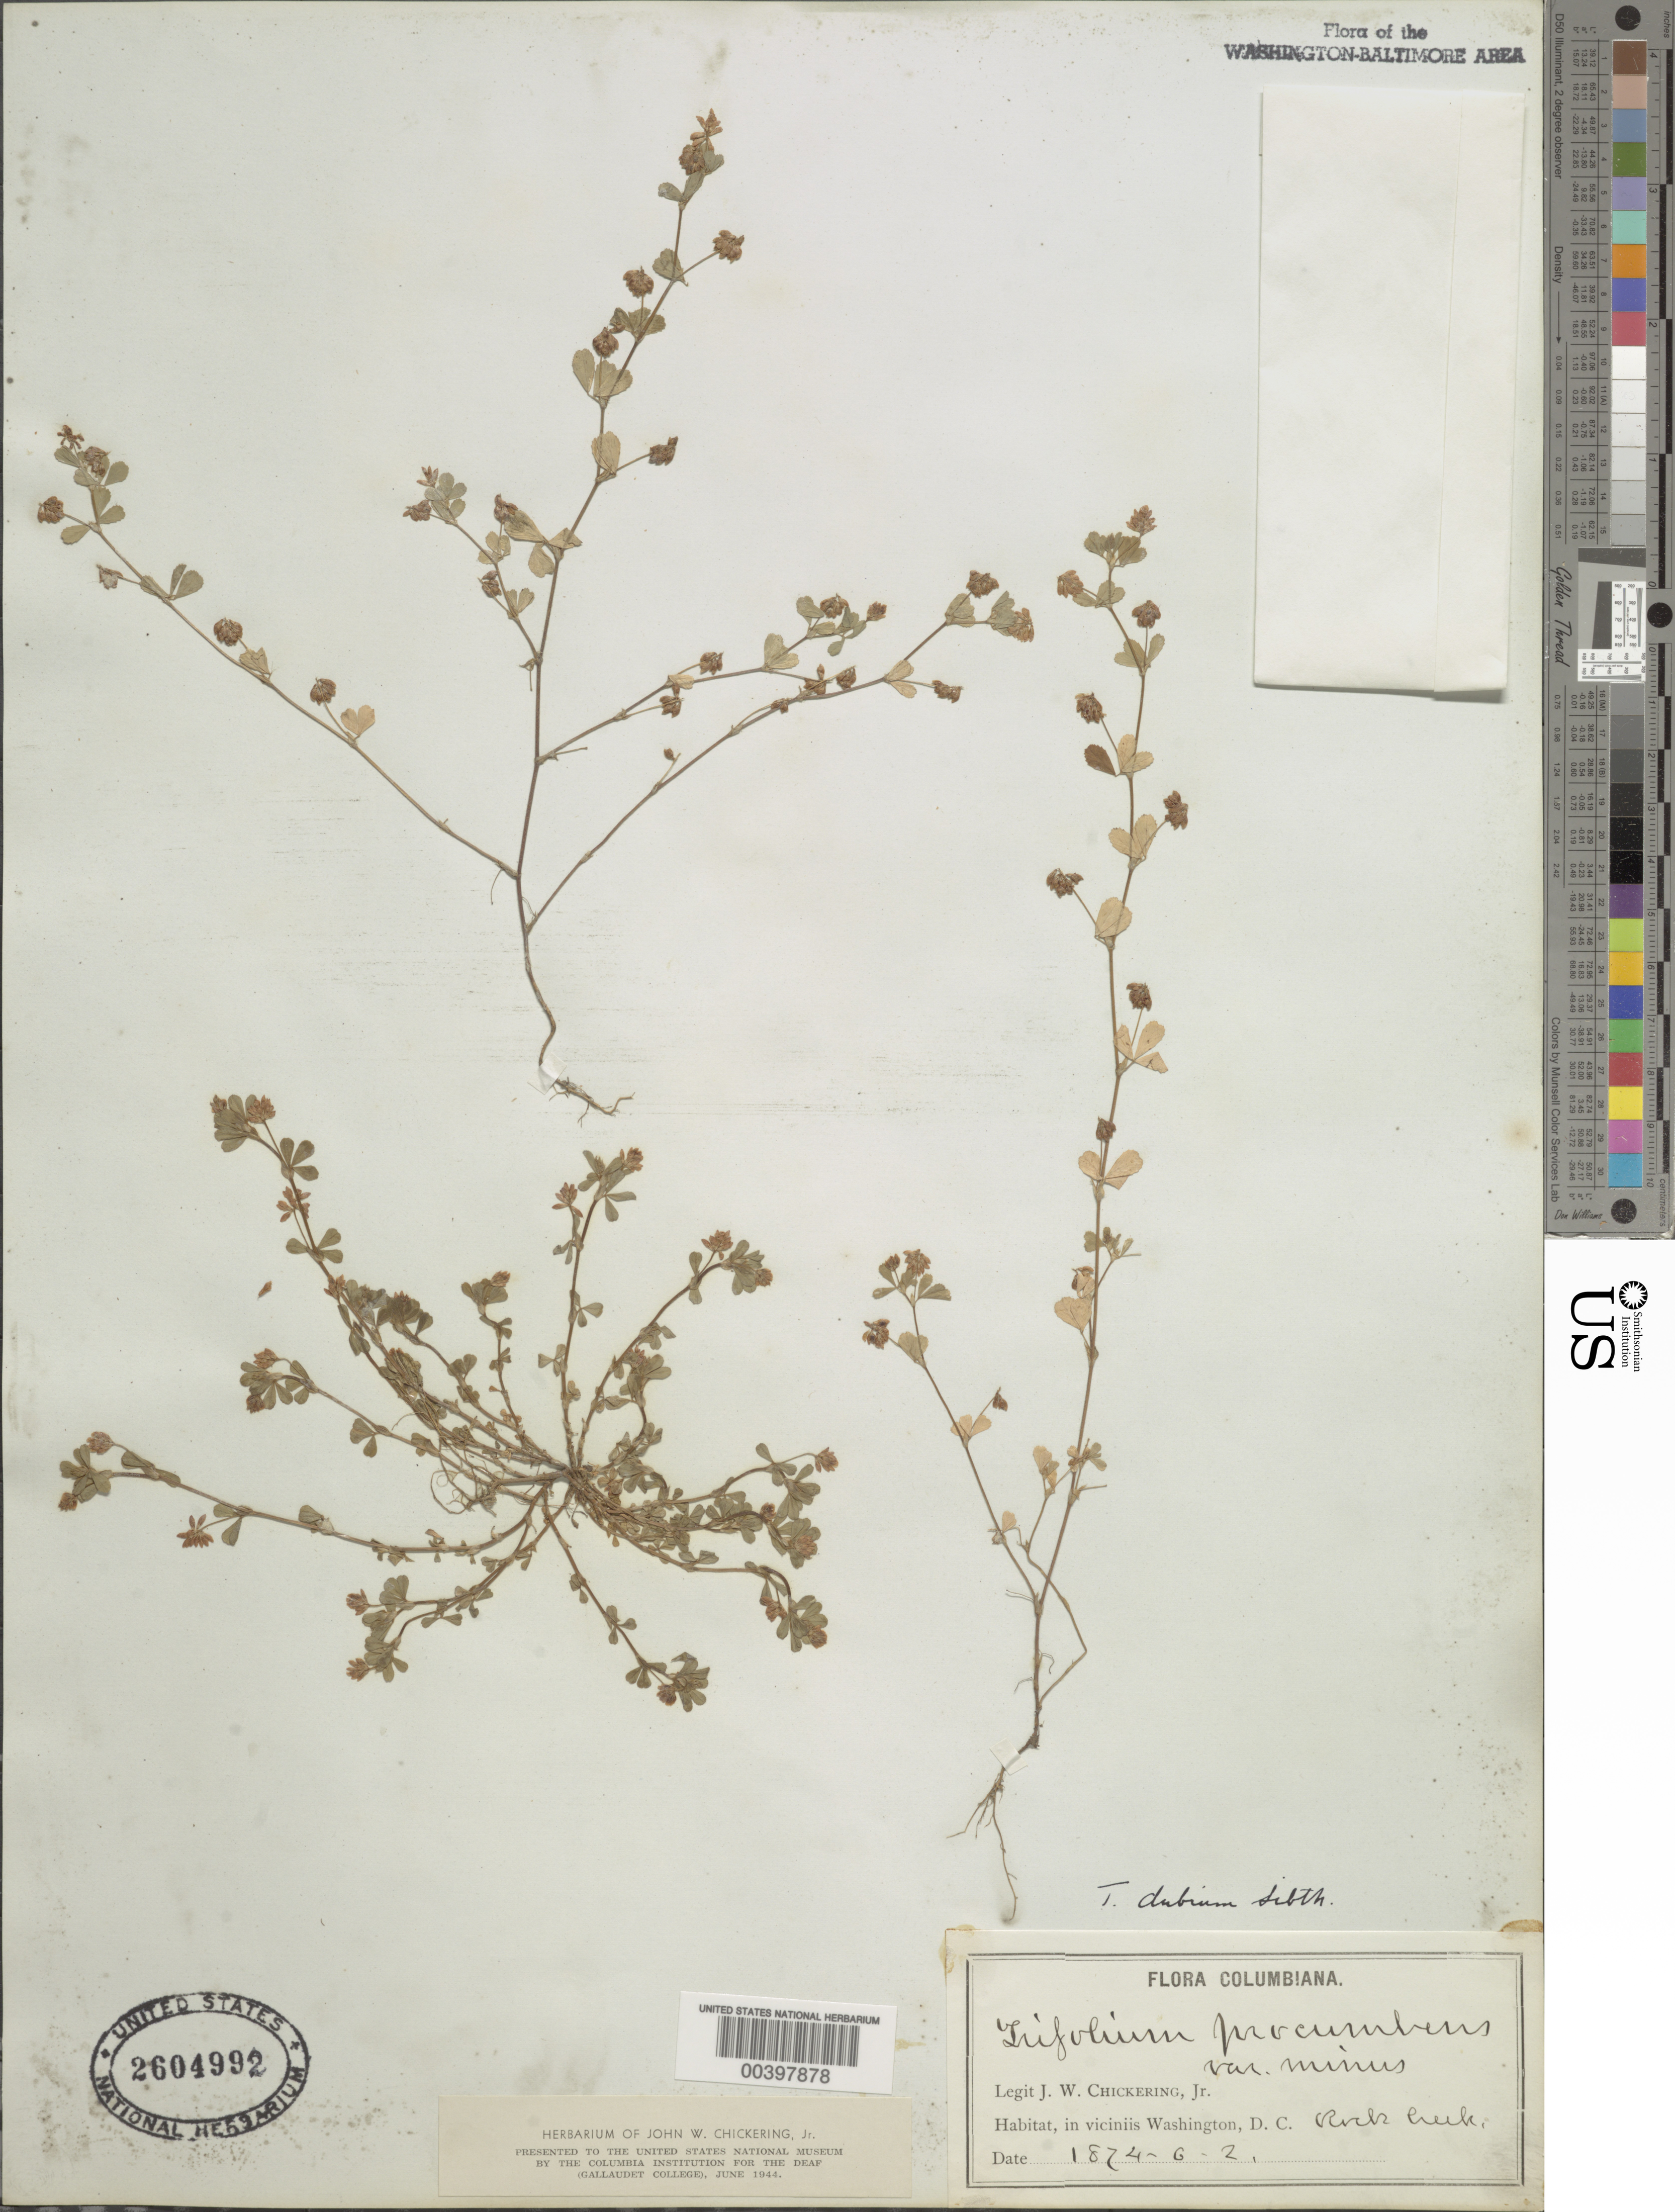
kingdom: Plantae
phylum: Tracheophyta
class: Magnoliopsida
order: Fabales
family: Fabaceae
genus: Trifolium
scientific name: Trifolium campestre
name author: Schreb.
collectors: J. W. Chickering Jr.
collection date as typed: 02 Jun 1874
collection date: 1874-06-02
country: United States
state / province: District of Columbia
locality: Rock Creek Rock Creek Park and vicinity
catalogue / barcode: US 2604992